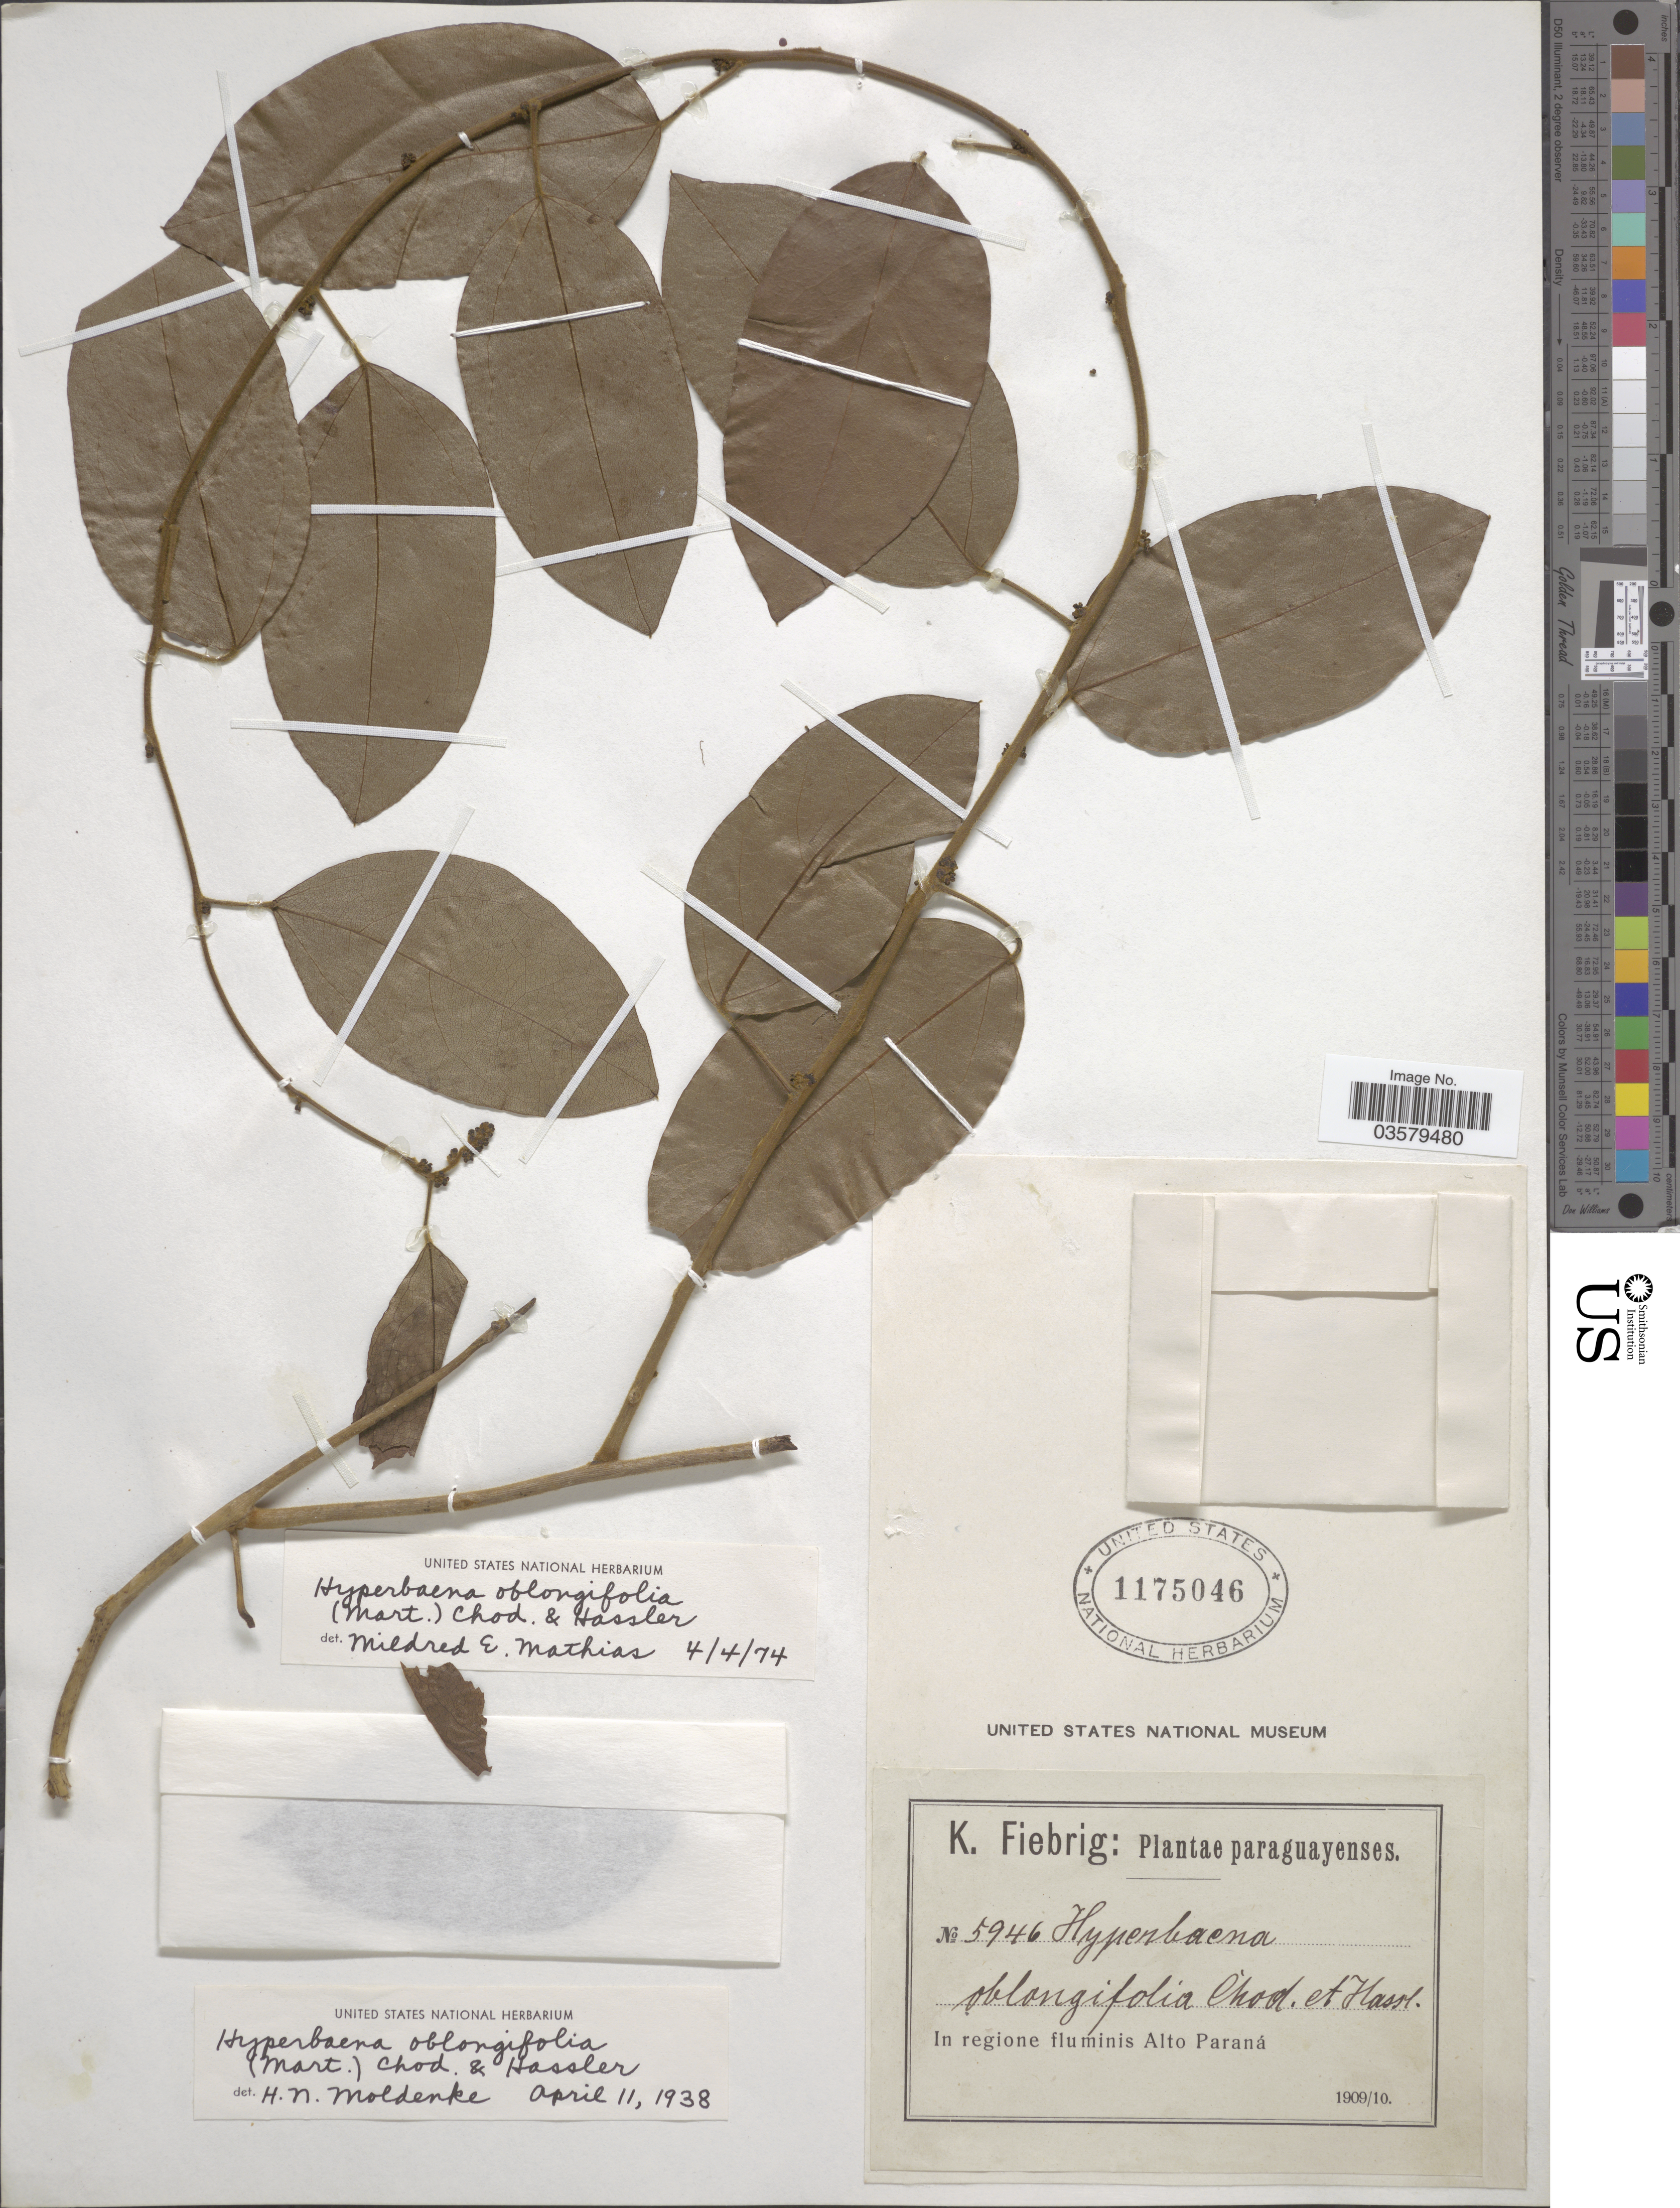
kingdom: Plantae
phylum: Tracheophyta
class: Magnoliopsida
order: Ranunculales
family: Menispermaceae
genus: Hyperbaena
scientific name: Hyperbaena oblongifolia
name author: (Eichler) Chodat & Hassl.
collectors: K. Fiebrig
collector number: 5946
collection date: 1909/1910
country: Paraguay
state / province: Alto Parana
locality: In regione fluminis Alto Paraná.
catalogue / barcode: US 1175046